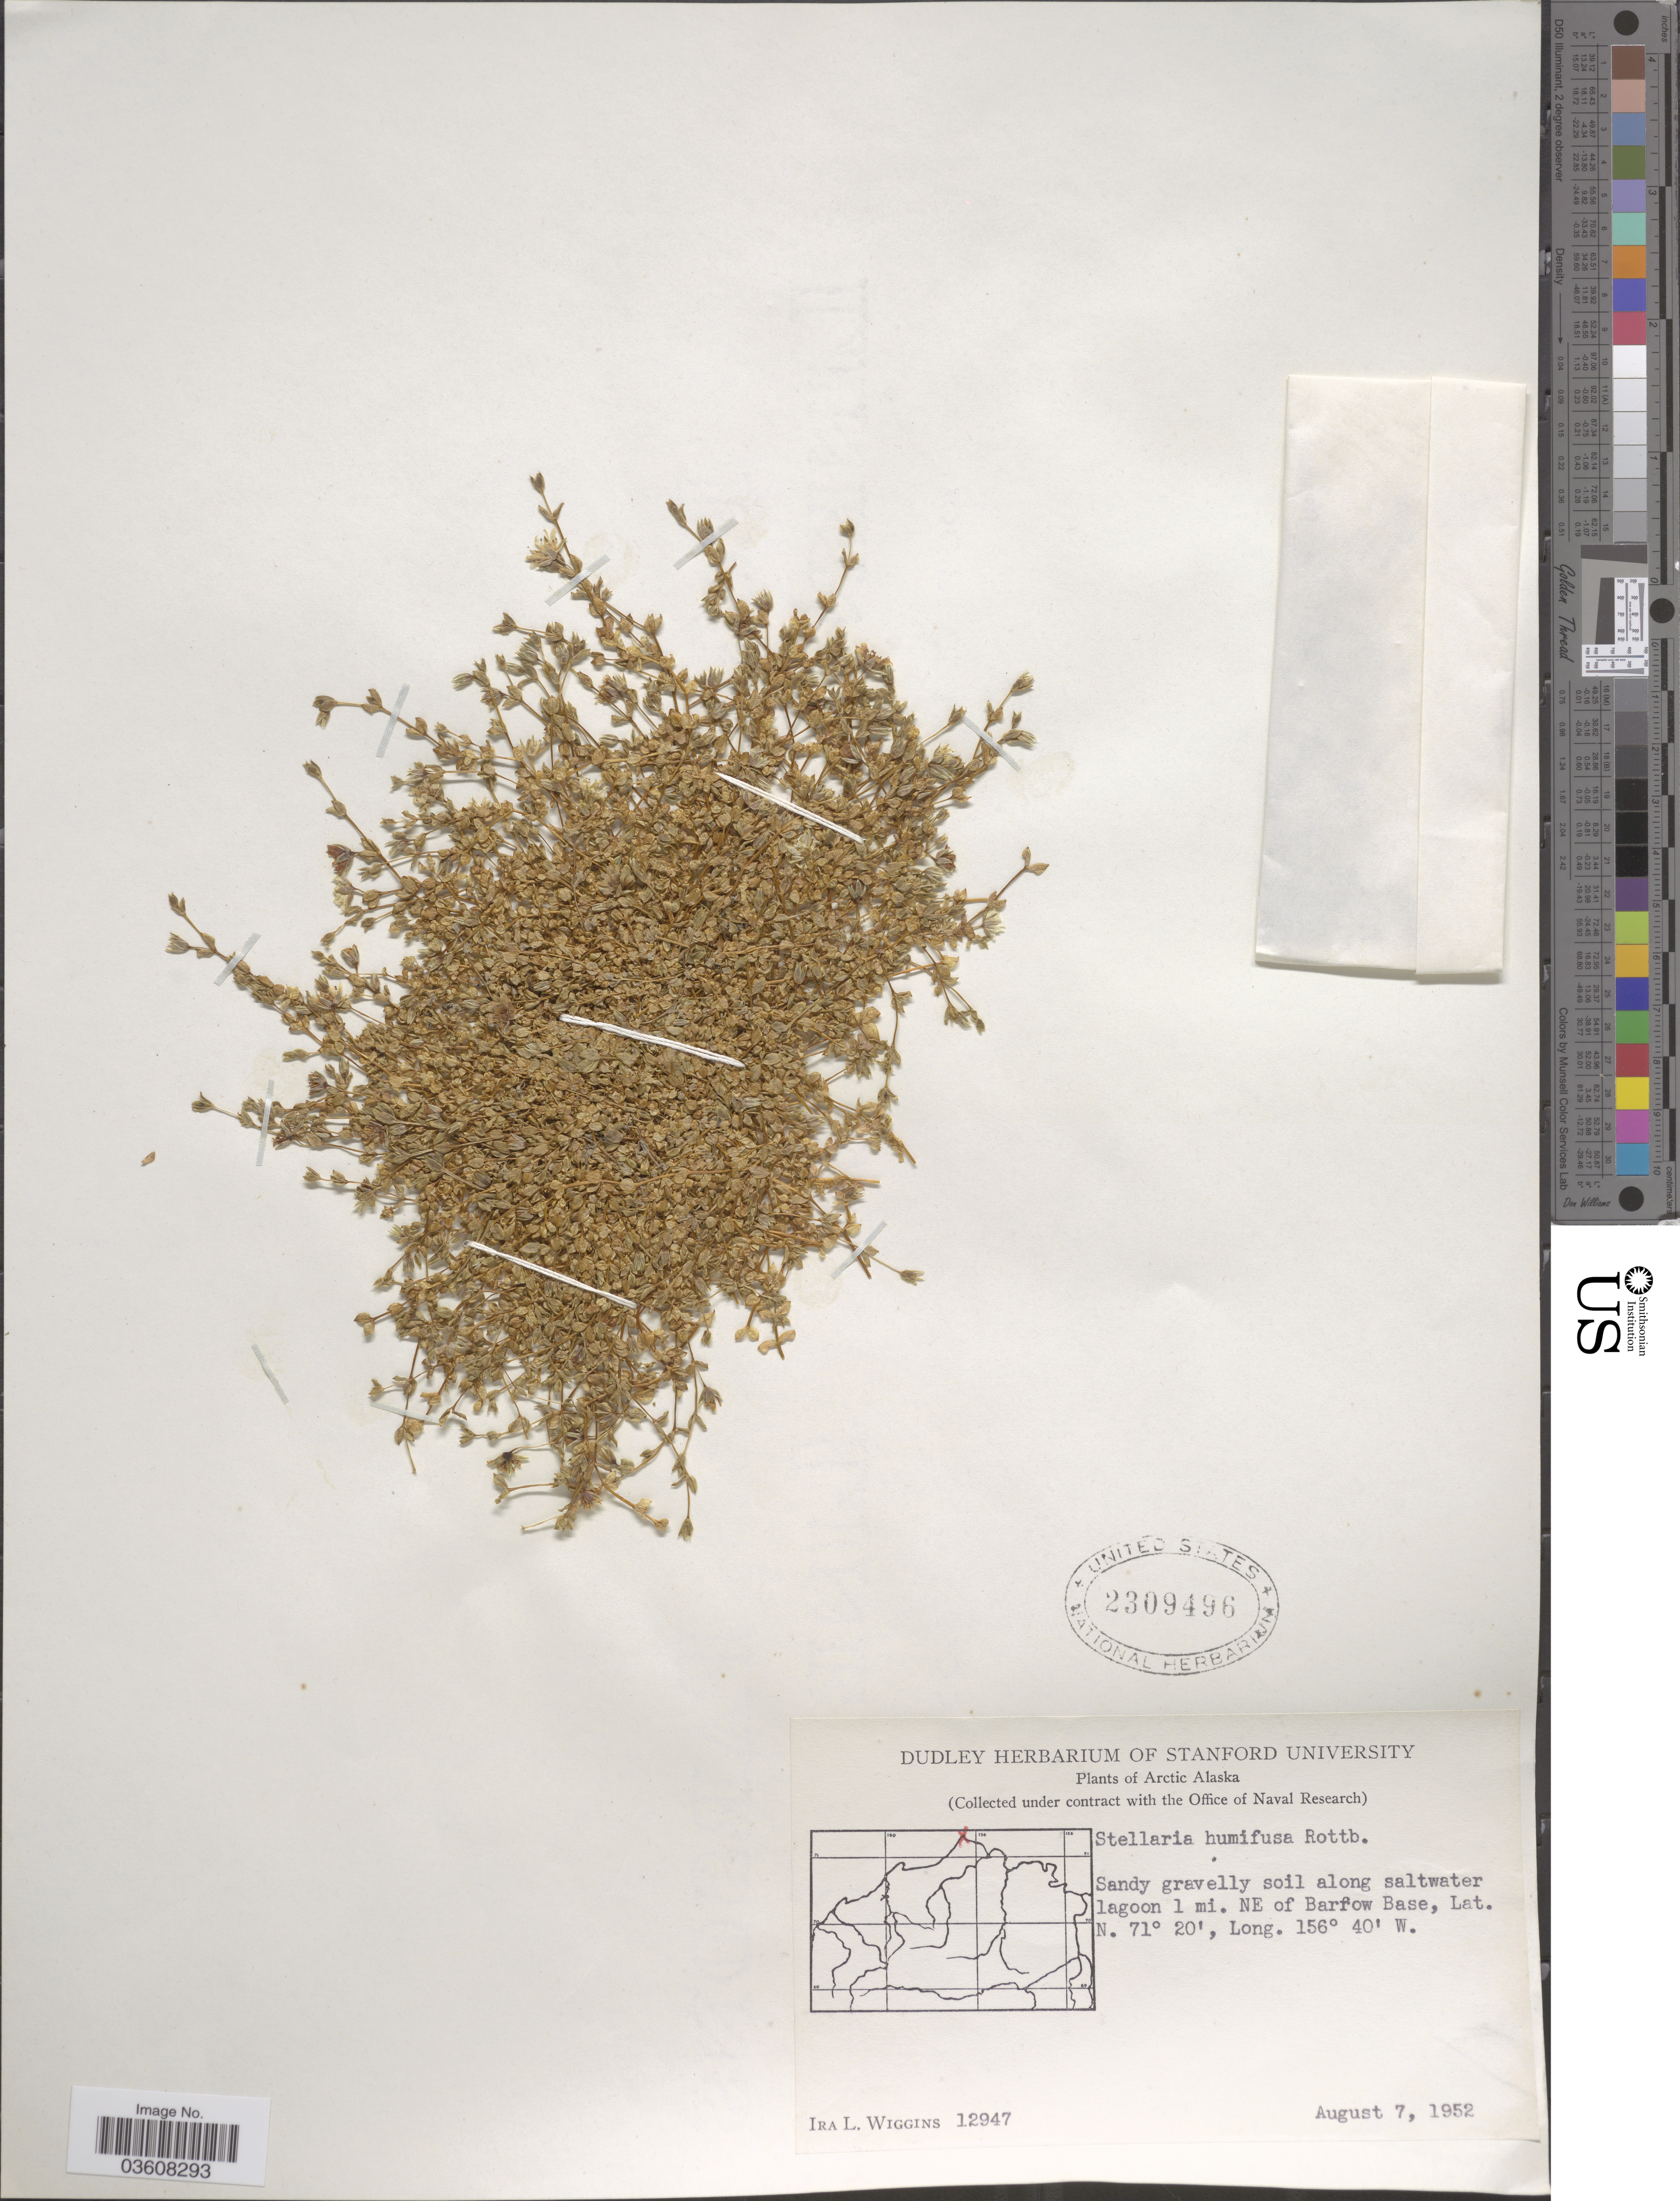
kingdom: Plantae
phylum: Tracheophyta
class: Magnoliopsida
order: Caryophyllales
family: Caryophyllaceae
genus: Stellaria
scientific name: Stellaria humifusa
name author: Rottb.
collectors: I. L. Wiggins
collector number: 12947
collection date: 1952-08-07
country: United States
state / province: Alaska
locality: Arctic Alaska. Sandy gravelly soil along saltwater lagoon 1 mi. NE of Barrow Base.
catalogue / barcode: US 2309496